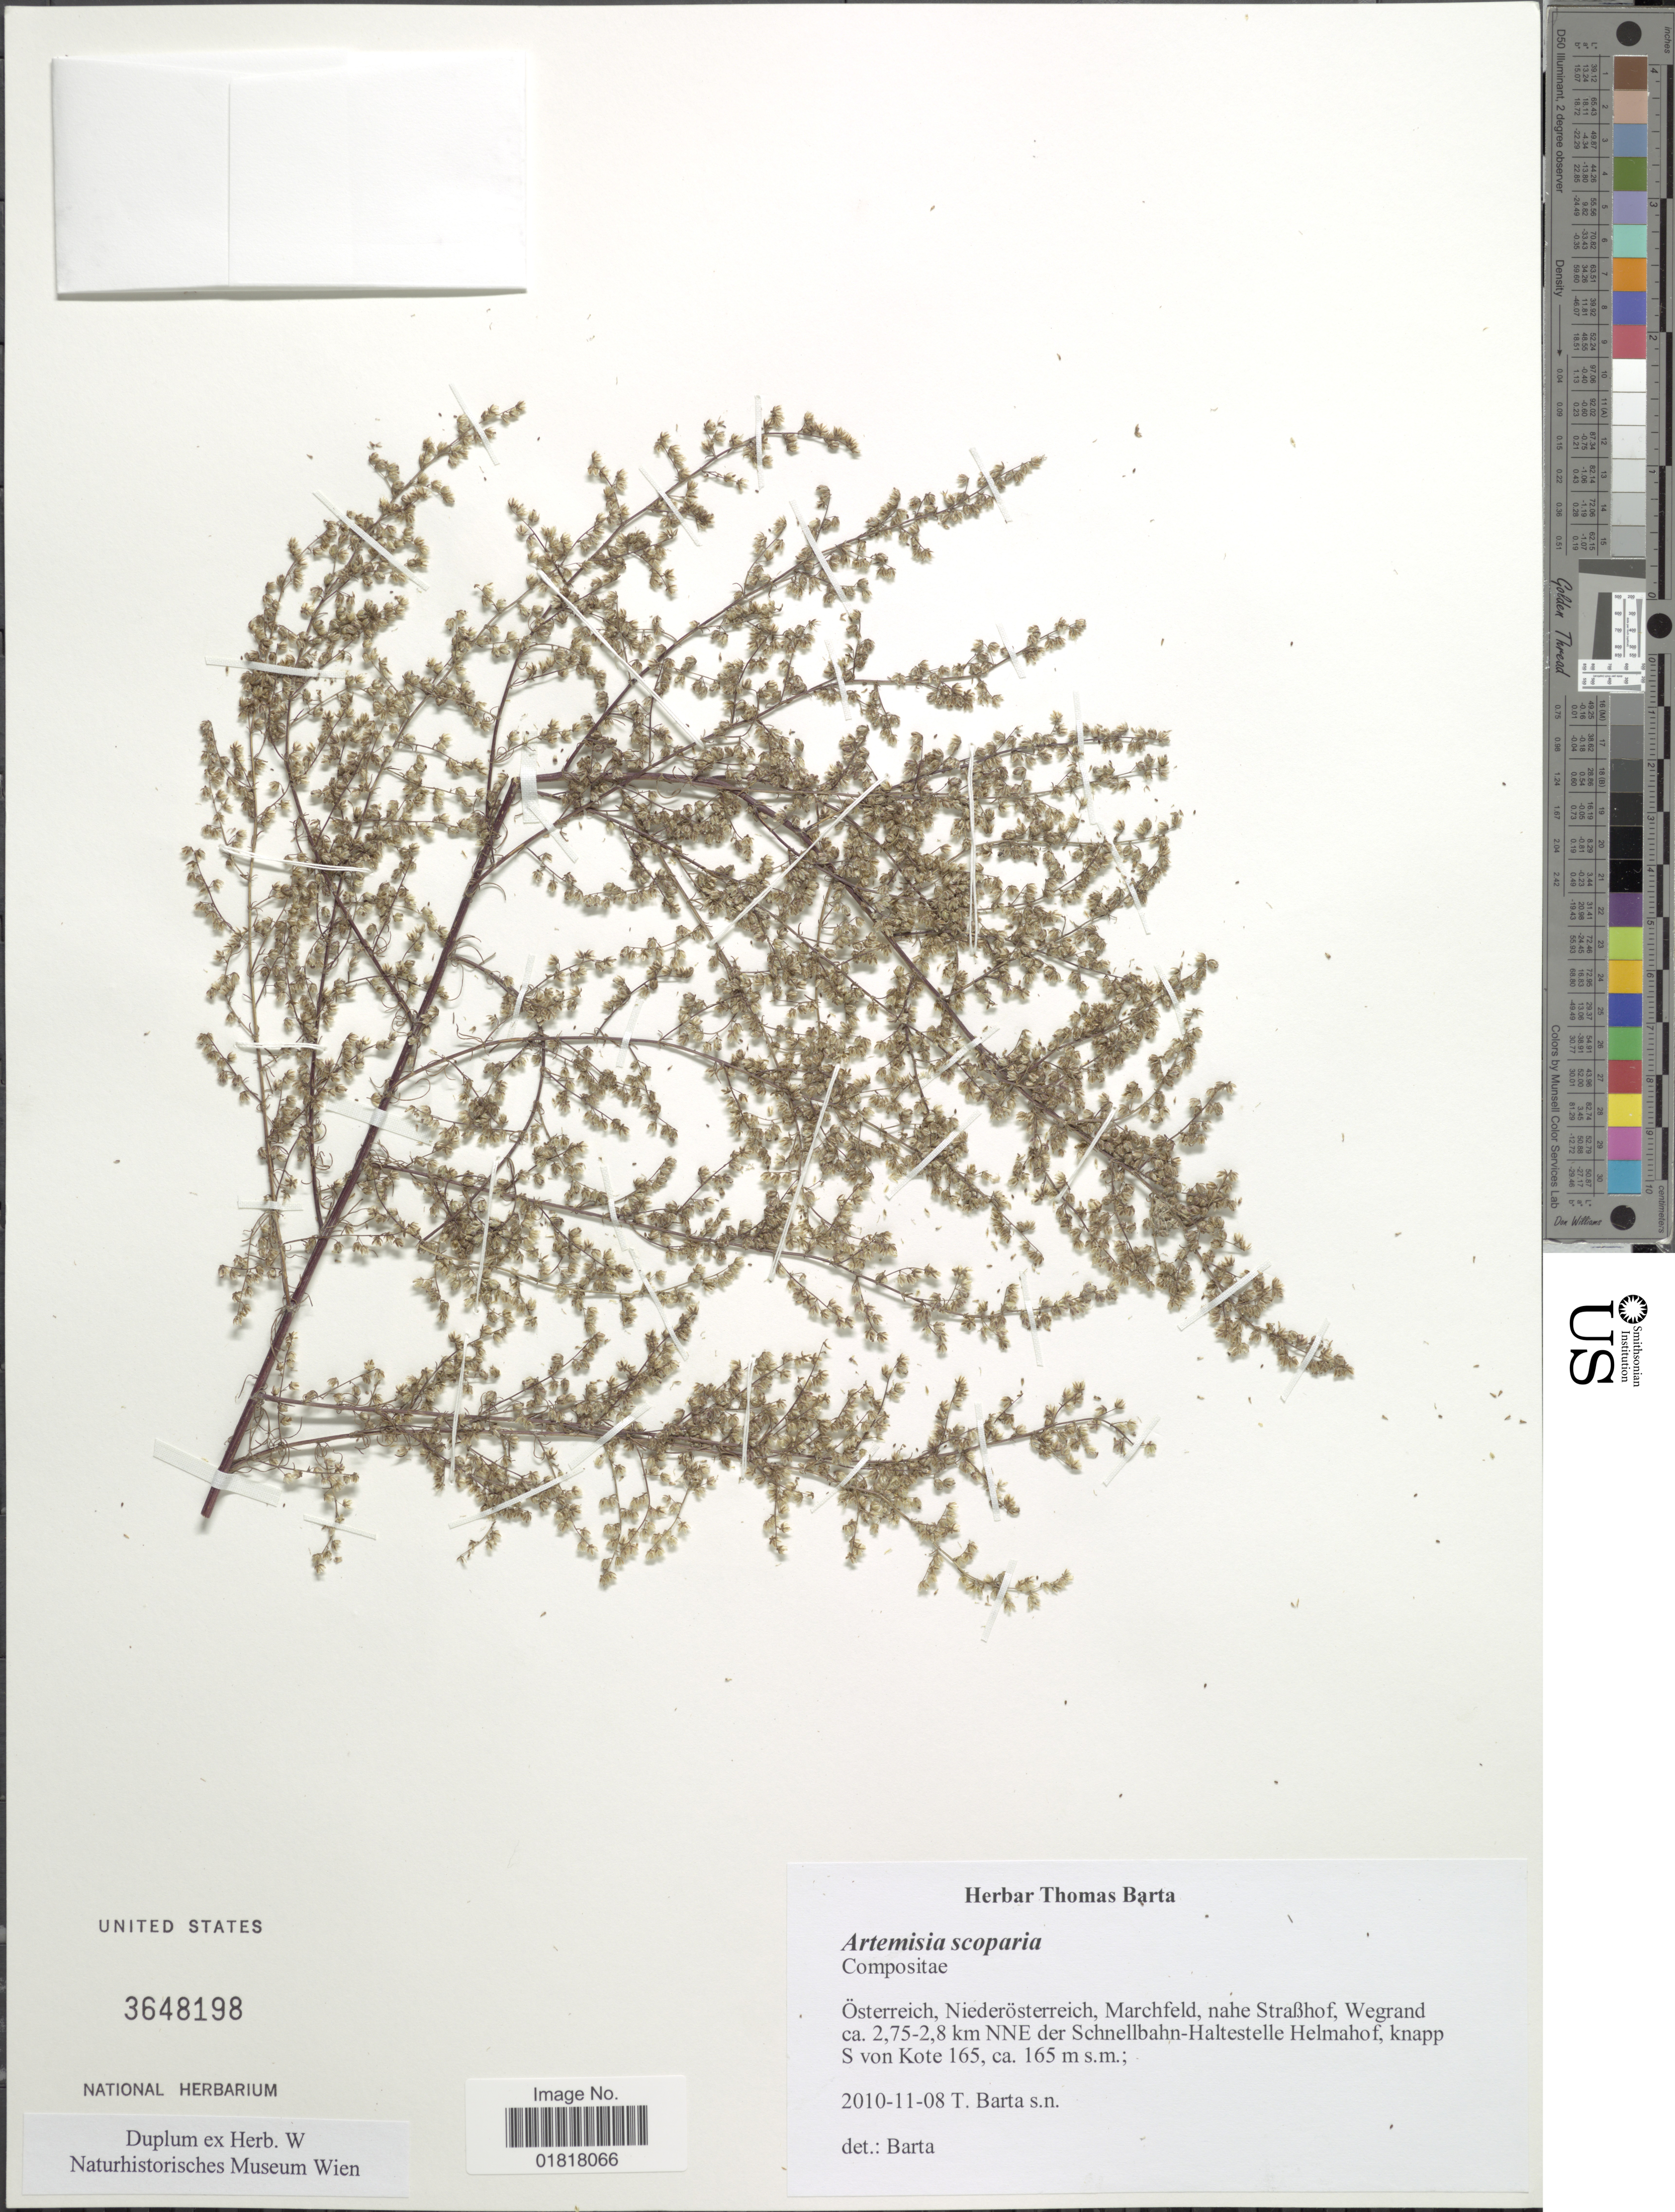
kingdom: Plantae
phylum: Tracheophyta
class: Magnoliopsida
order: Asterales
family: Asteraceae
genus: Artemisia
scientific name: Artemisia scoparia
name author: Waldst. & Kit.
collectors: T. Barta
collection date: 2010-08-11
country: Austria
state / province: Niederosterreich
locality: Österreich, Marchfeld, nahe Straßhof, Wegrand ca. 2,75 - 2,8 NNE der Schenelbahn- Haltestello Helmahof, knapp S von Kote 165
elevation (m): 165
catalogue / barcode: US 3648198